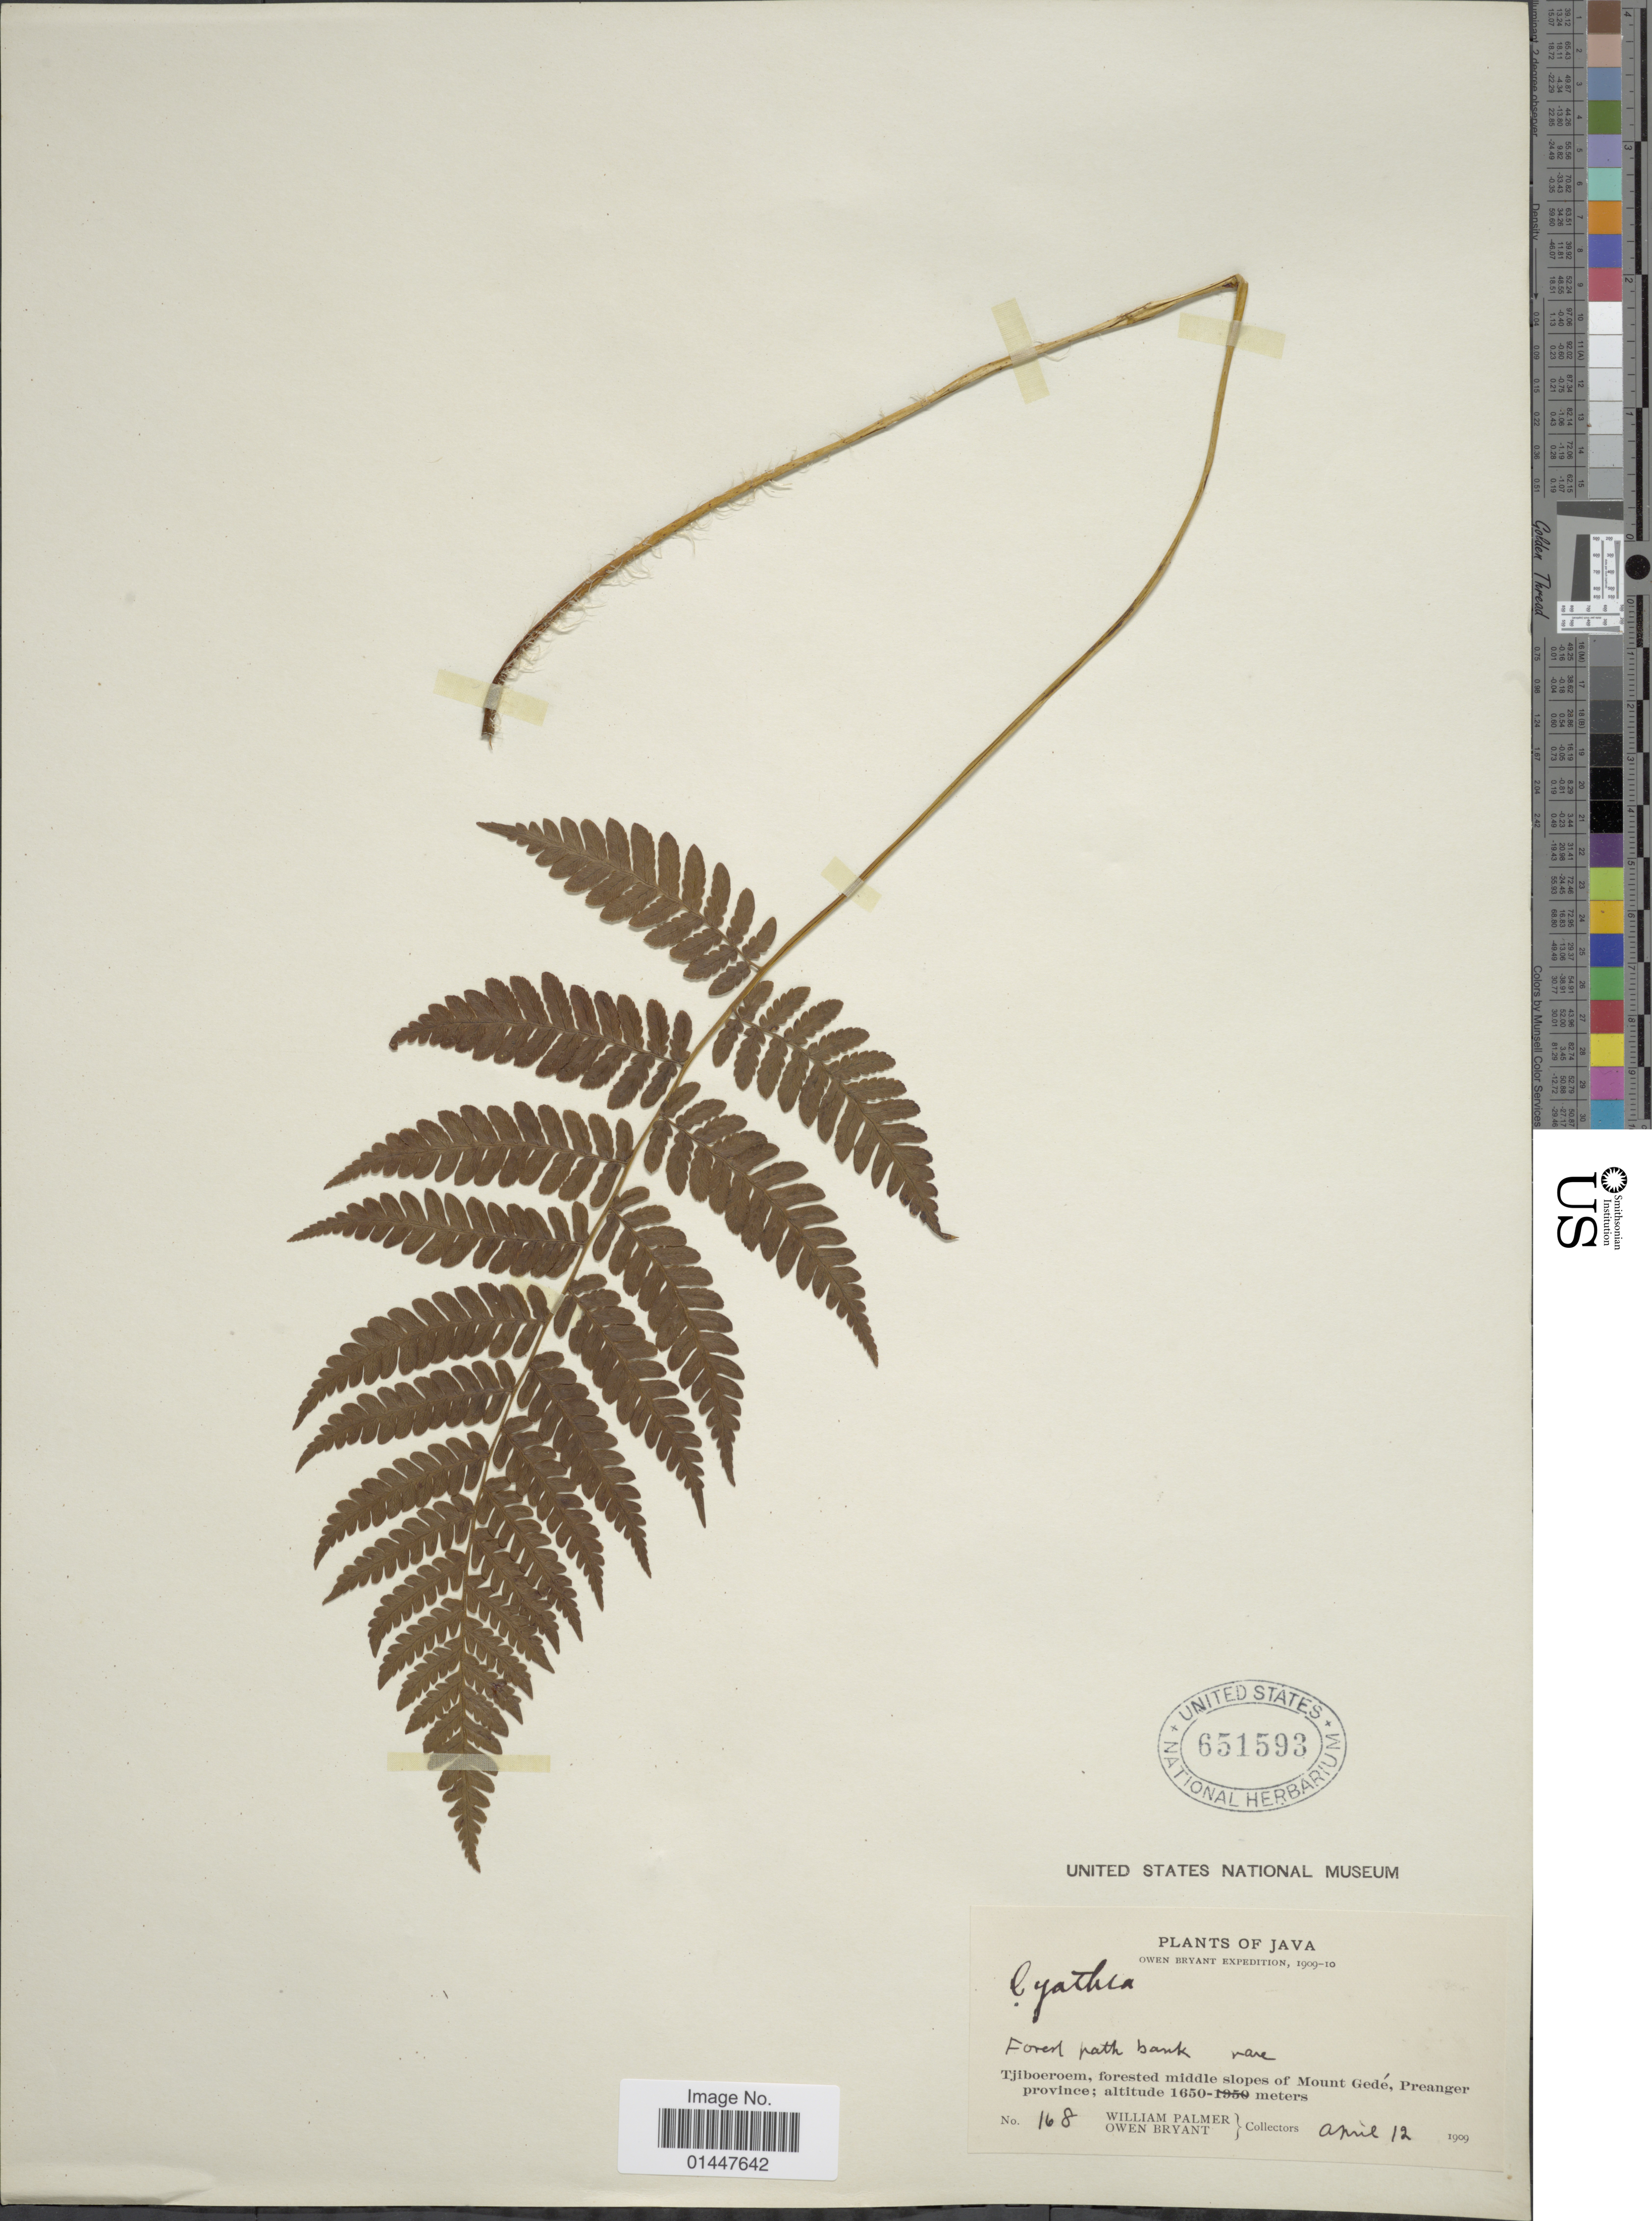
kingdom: Plantae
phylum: Tracheophyta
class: Polypodiopsida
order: Cyatheales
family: Cyatheaceae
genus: Sphaeropteris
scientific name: Sphaeropteris glauca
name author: (Blume) R.M. Tryon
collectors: W. Palmer & O. Bryant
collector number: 168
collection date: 1909-04-12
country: Indonesia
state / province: Java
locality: Java, Tjiboeroem, forested middle slopes of Mount Gede, Preanger province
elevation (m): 1650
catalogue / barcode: US 651593